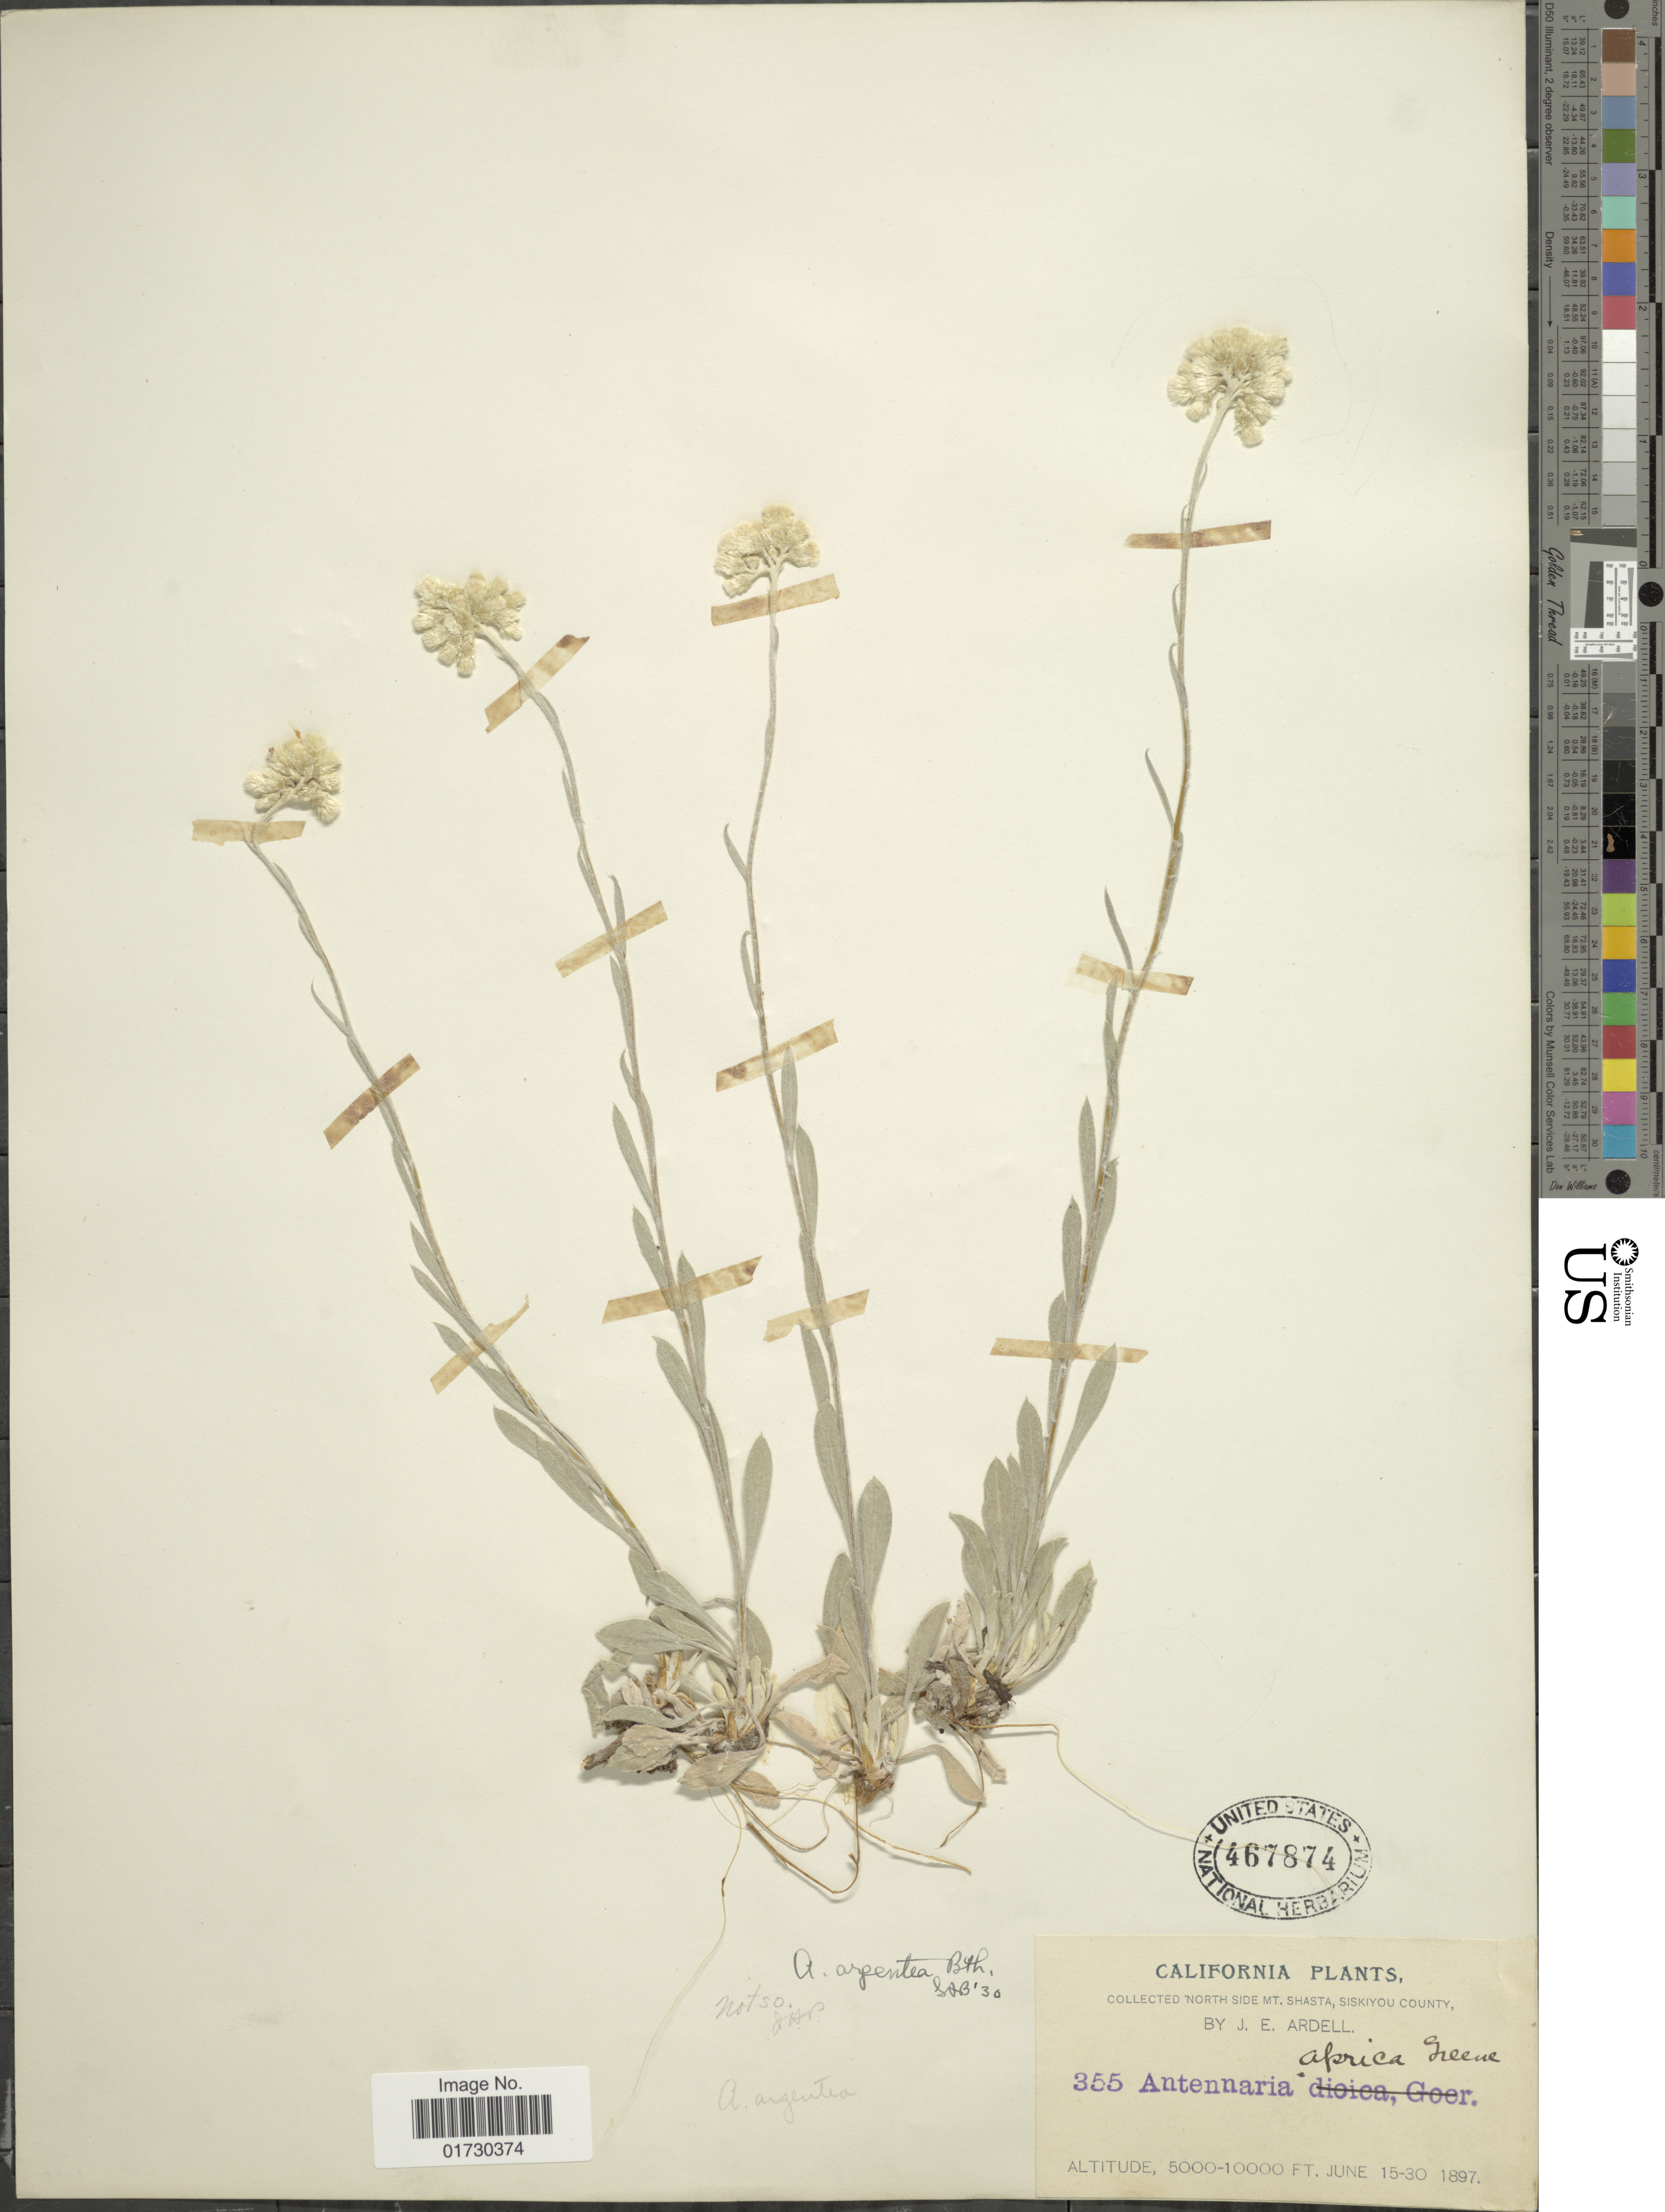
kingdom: Plantae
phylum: Tracheophyta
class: Magnoliopsida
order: Asterales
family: Asteraceae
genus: Antennaria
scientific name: Antennaria argentea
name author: Benth.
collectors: J. Ardell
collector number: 355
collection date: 1897-06-15/1897-06-30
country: United States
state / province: California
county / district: Siskiyou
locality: North Side Mt. Shasta, Siskiyou County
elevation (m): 1524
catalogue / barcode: US 467874